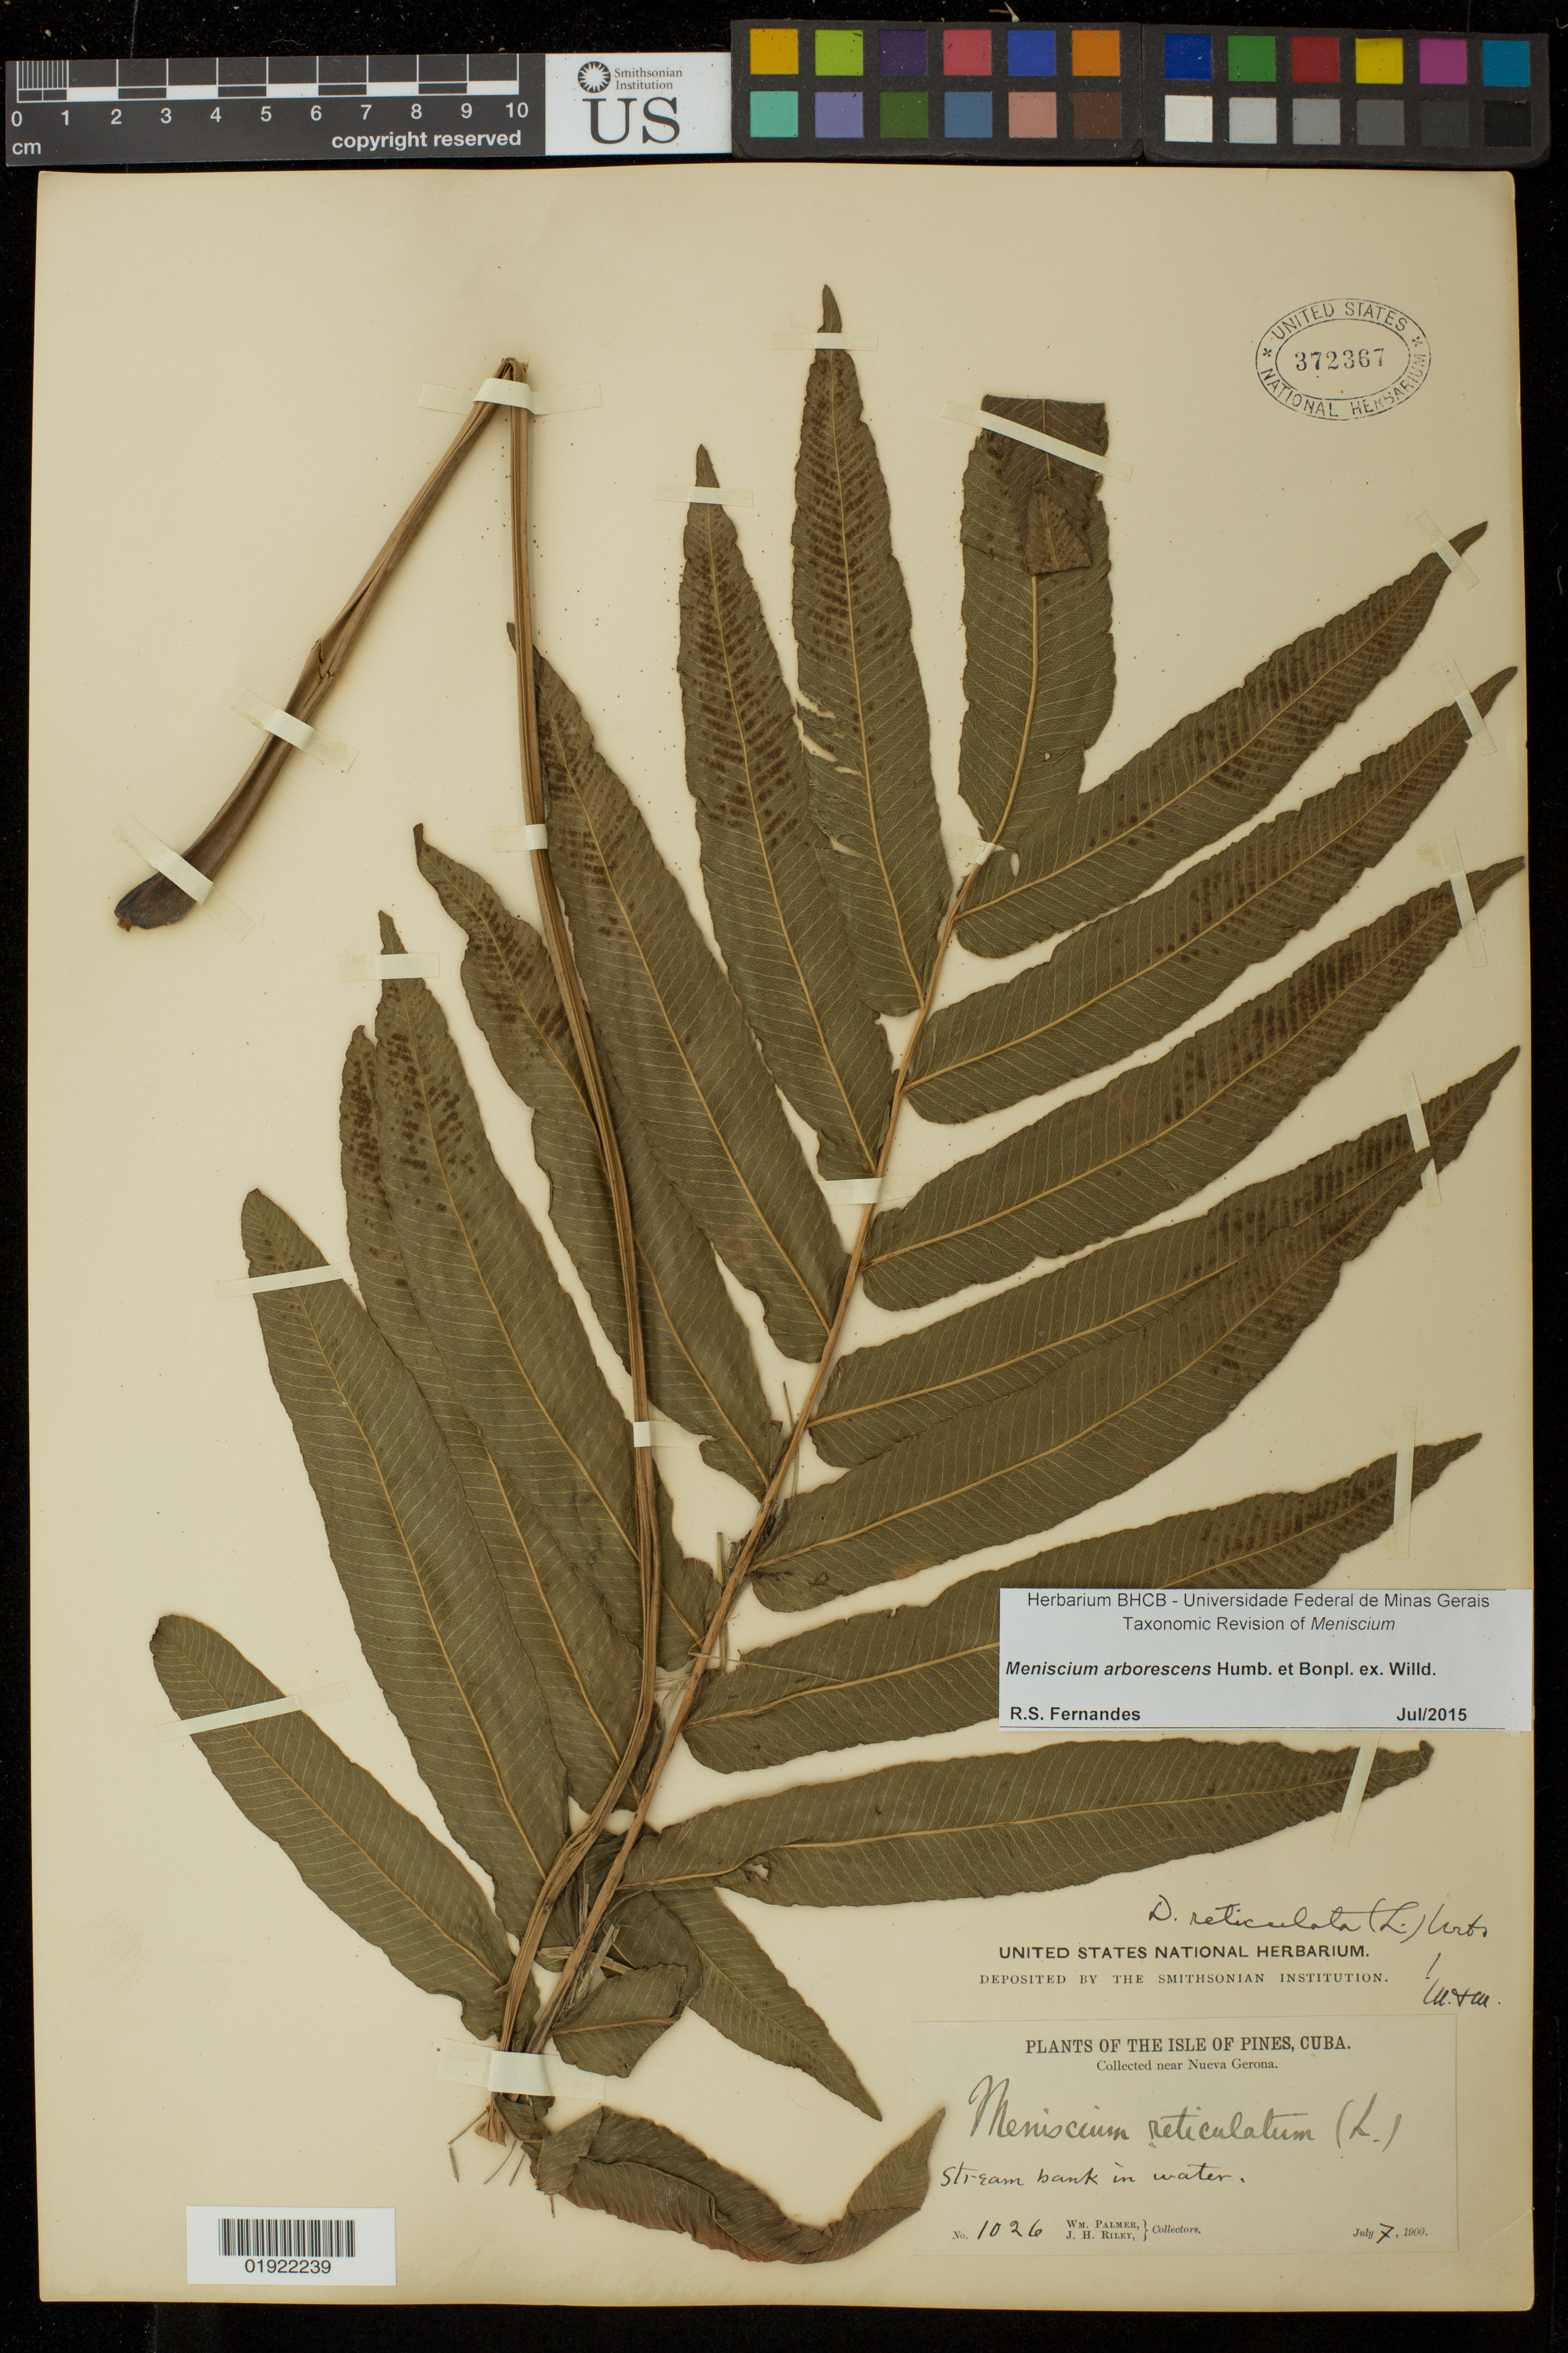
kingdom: Plantae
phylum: Tracheophyta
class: Polypodiopsida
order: Polypodiales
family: Thelypteridaceae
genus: Meniscium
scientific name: Meniscium arborescens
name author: Humb. & Bonpl. ex Willd.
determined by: Fernandes, R. S.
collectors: W. M. Palmer & J. H. Riley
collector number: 1026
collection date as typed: July 7, 1900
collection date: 1900-07-07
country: Cuba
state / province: Isla de La Juventud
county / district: Nueva Gerona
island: Isla de la Juventud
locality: collected near Nueva Gerona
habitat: stream bank in water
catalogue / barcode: US 372367